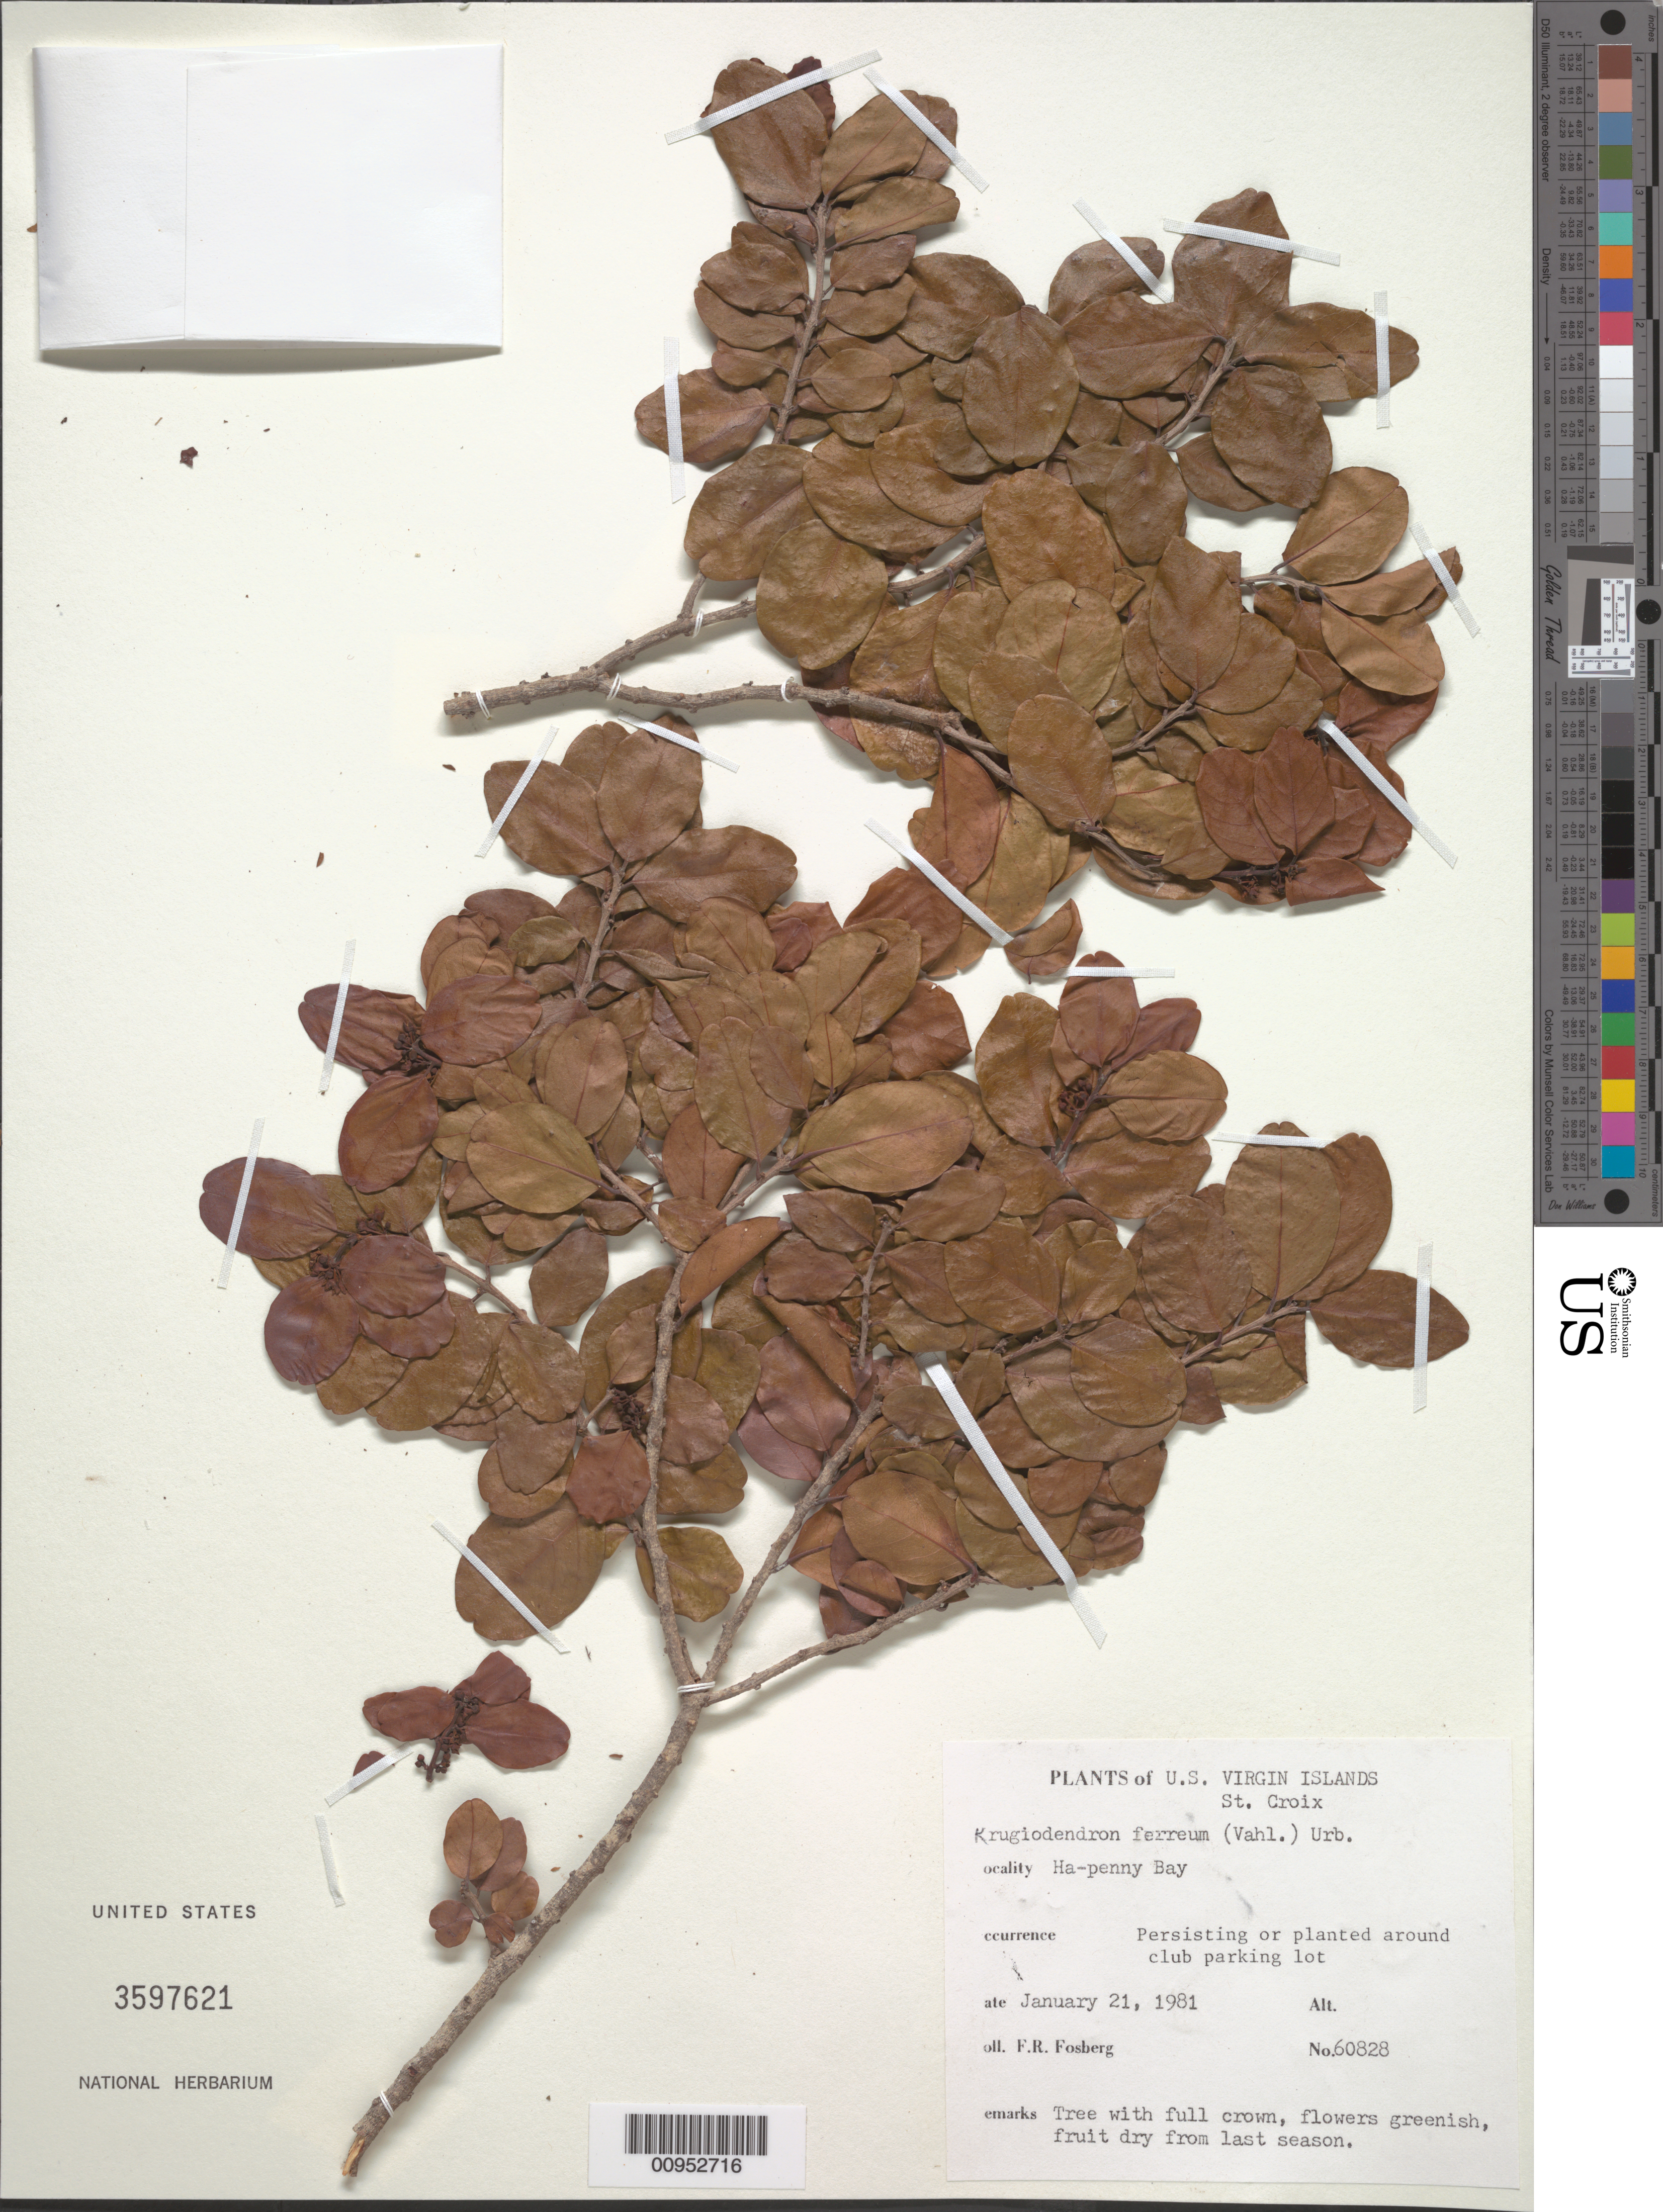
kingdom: Plantae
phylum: Tracheophyta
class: Magnoliopsida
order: Rosales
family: Rhamnaceae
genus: Krugiodendron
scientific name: Krugiodendron ferreum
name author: (Vahl) Urb.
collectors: F. R. Fosberg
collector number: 60828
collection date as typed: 21 Jan 1981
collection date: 1981-01-21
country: U.S. Virgin Islands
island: St. Croix I.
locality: Ha-penny Bay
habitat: Persisting or planted around club parking lot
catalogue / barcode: US 3597621